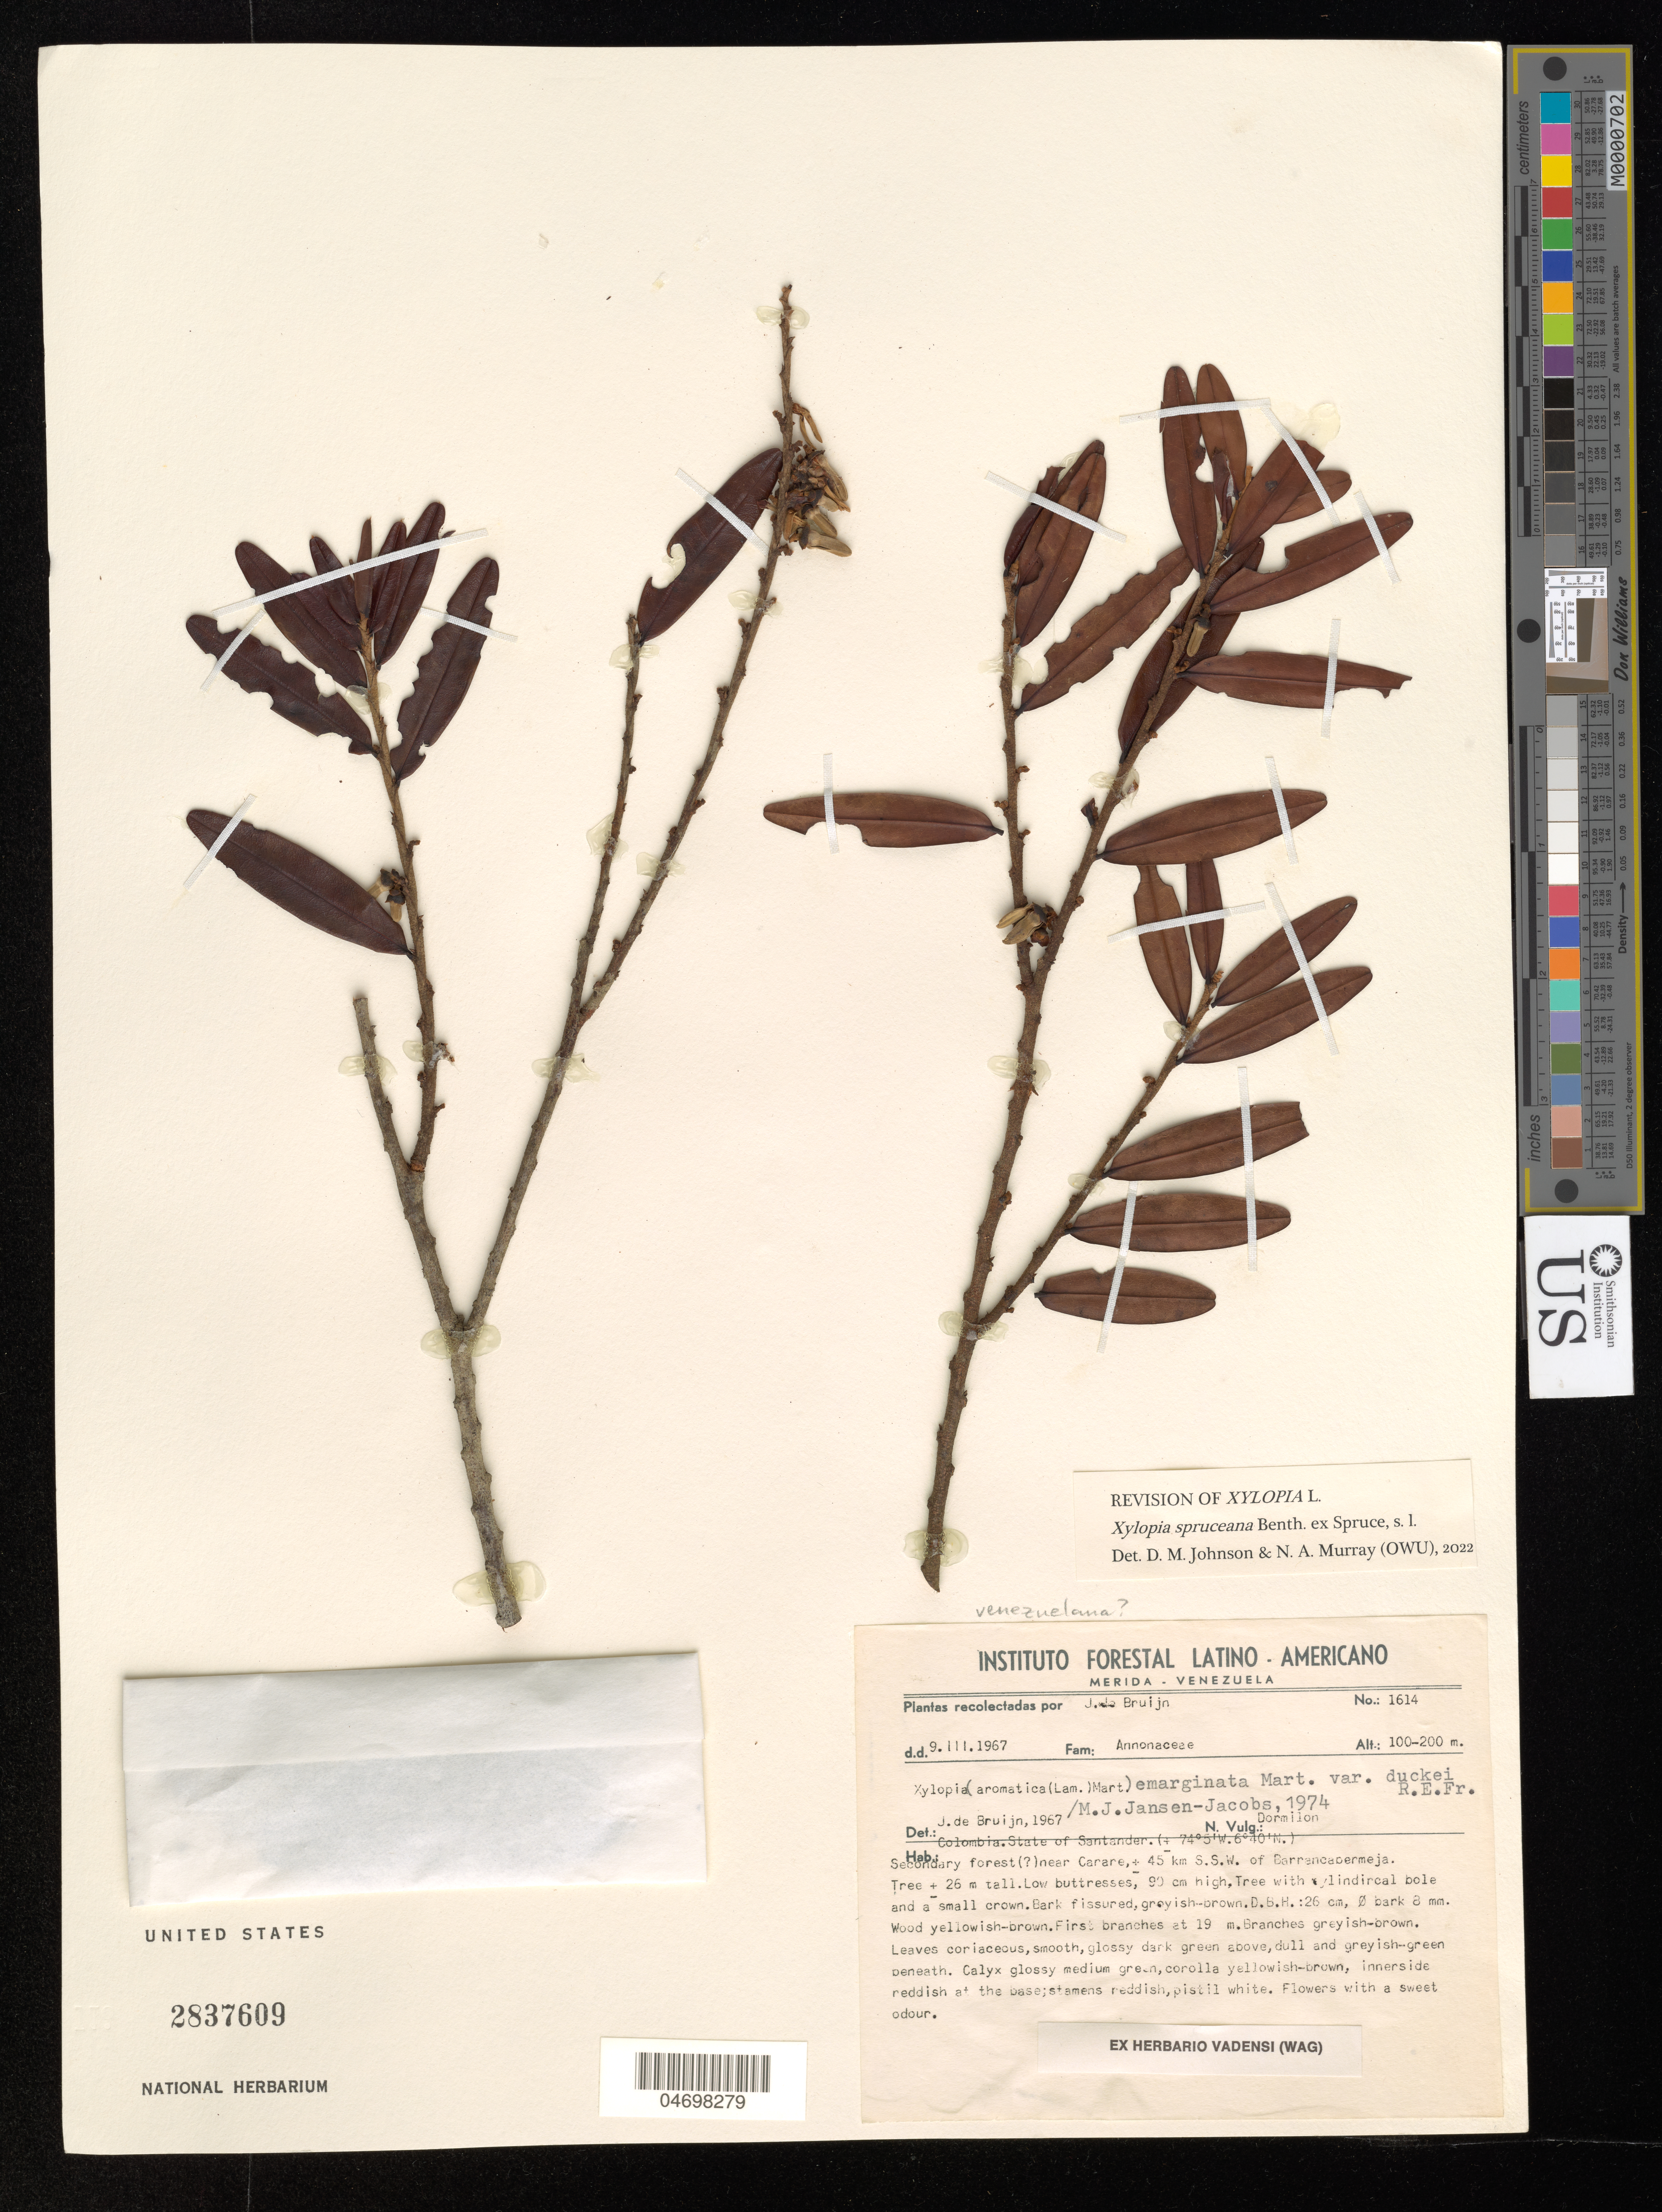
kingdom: Plantae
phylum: Tracheophyta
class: Magnoliopsida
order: Magnoliales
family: Annonaceae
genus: Xylopia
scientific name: Xylopia spruceana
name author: Benth. ex Spruce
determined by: Johnson, D. M.; Murray, N. A.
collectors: J. Bruijn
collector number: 1614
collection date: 1967-03-09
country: Colombia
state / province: Santander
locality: Colombia, State of Santander, Near Carare, 45 km S.S.W. of Barrancabermeja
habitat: Secondary forest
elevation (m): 100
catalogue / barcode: US 2837609